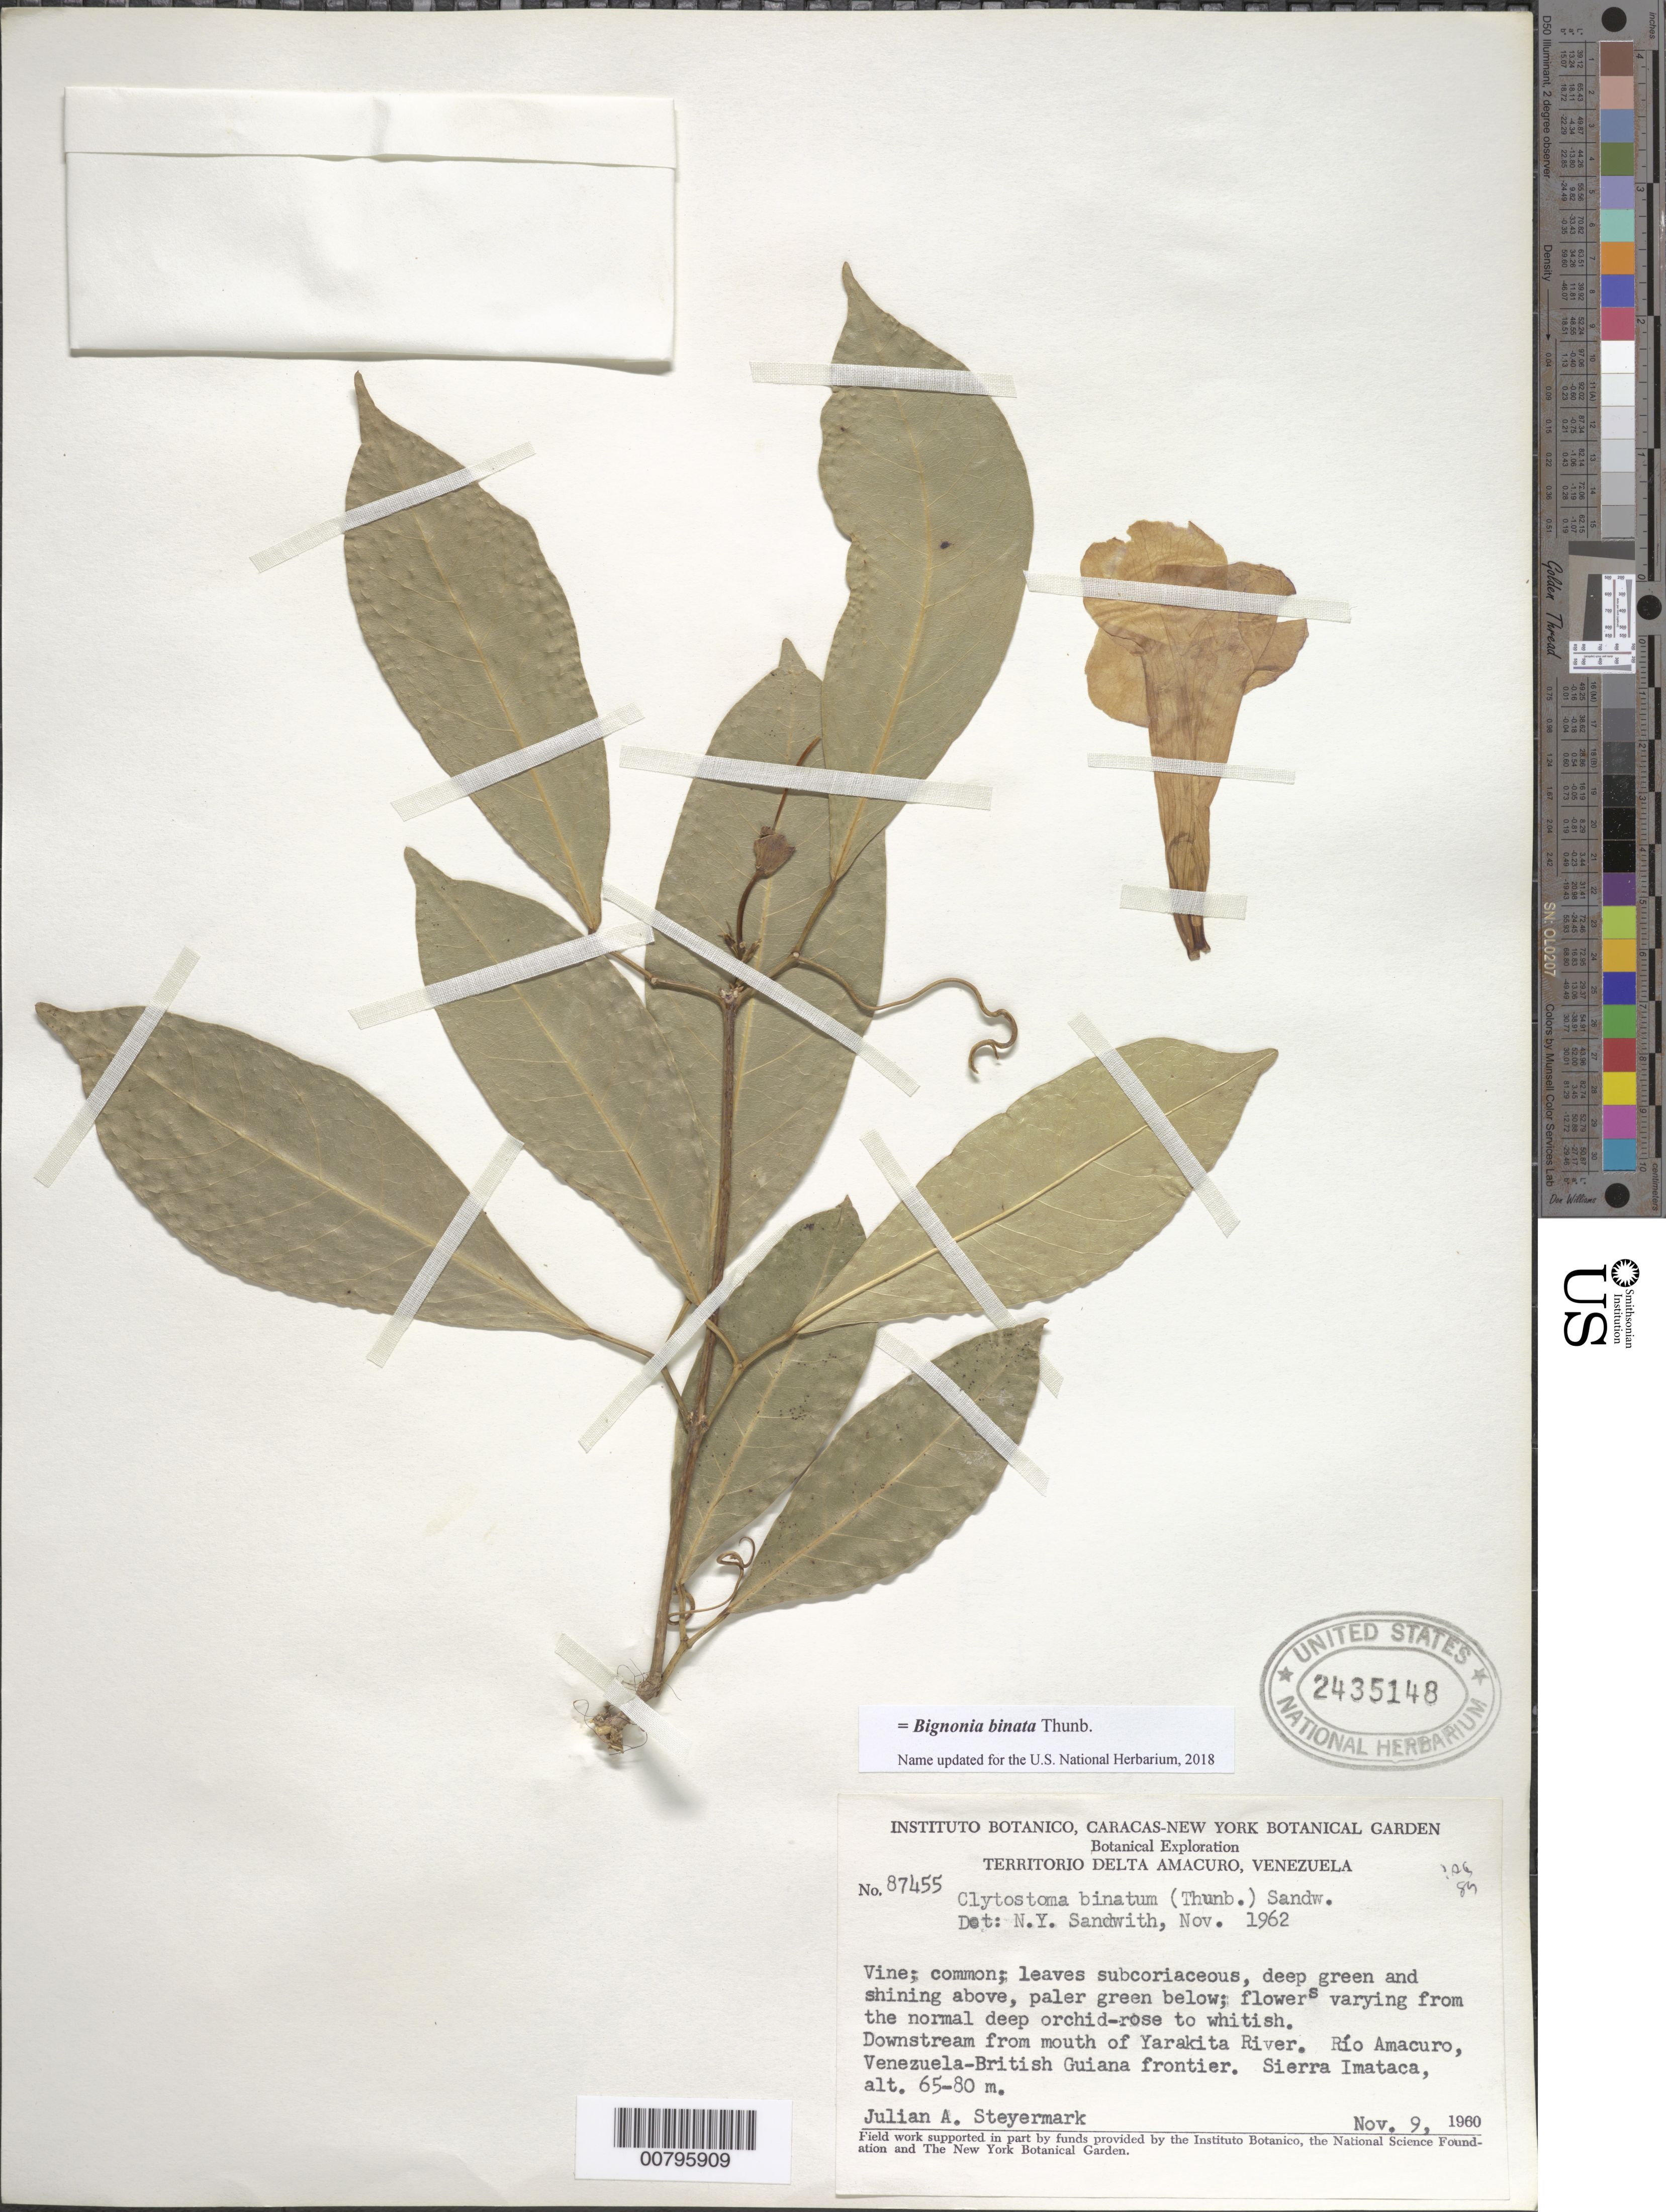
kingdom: Plantae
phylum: Tracheophyta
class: Magnoliopsida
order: Lamiales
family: Bignoniaceae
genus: Bignonia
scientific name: Bignonia binata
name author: Thunb.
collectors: J. Steyermark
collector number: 87455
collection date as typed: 9-Nov-60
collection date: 1960-11-09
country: Venezuela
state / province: Delta Amacuro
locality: Rio Amacuro, Sierra Imataca, Venezuela-Guyana border; downstream from mouth of Yarakita River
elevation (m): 65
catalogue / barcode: US 2435148